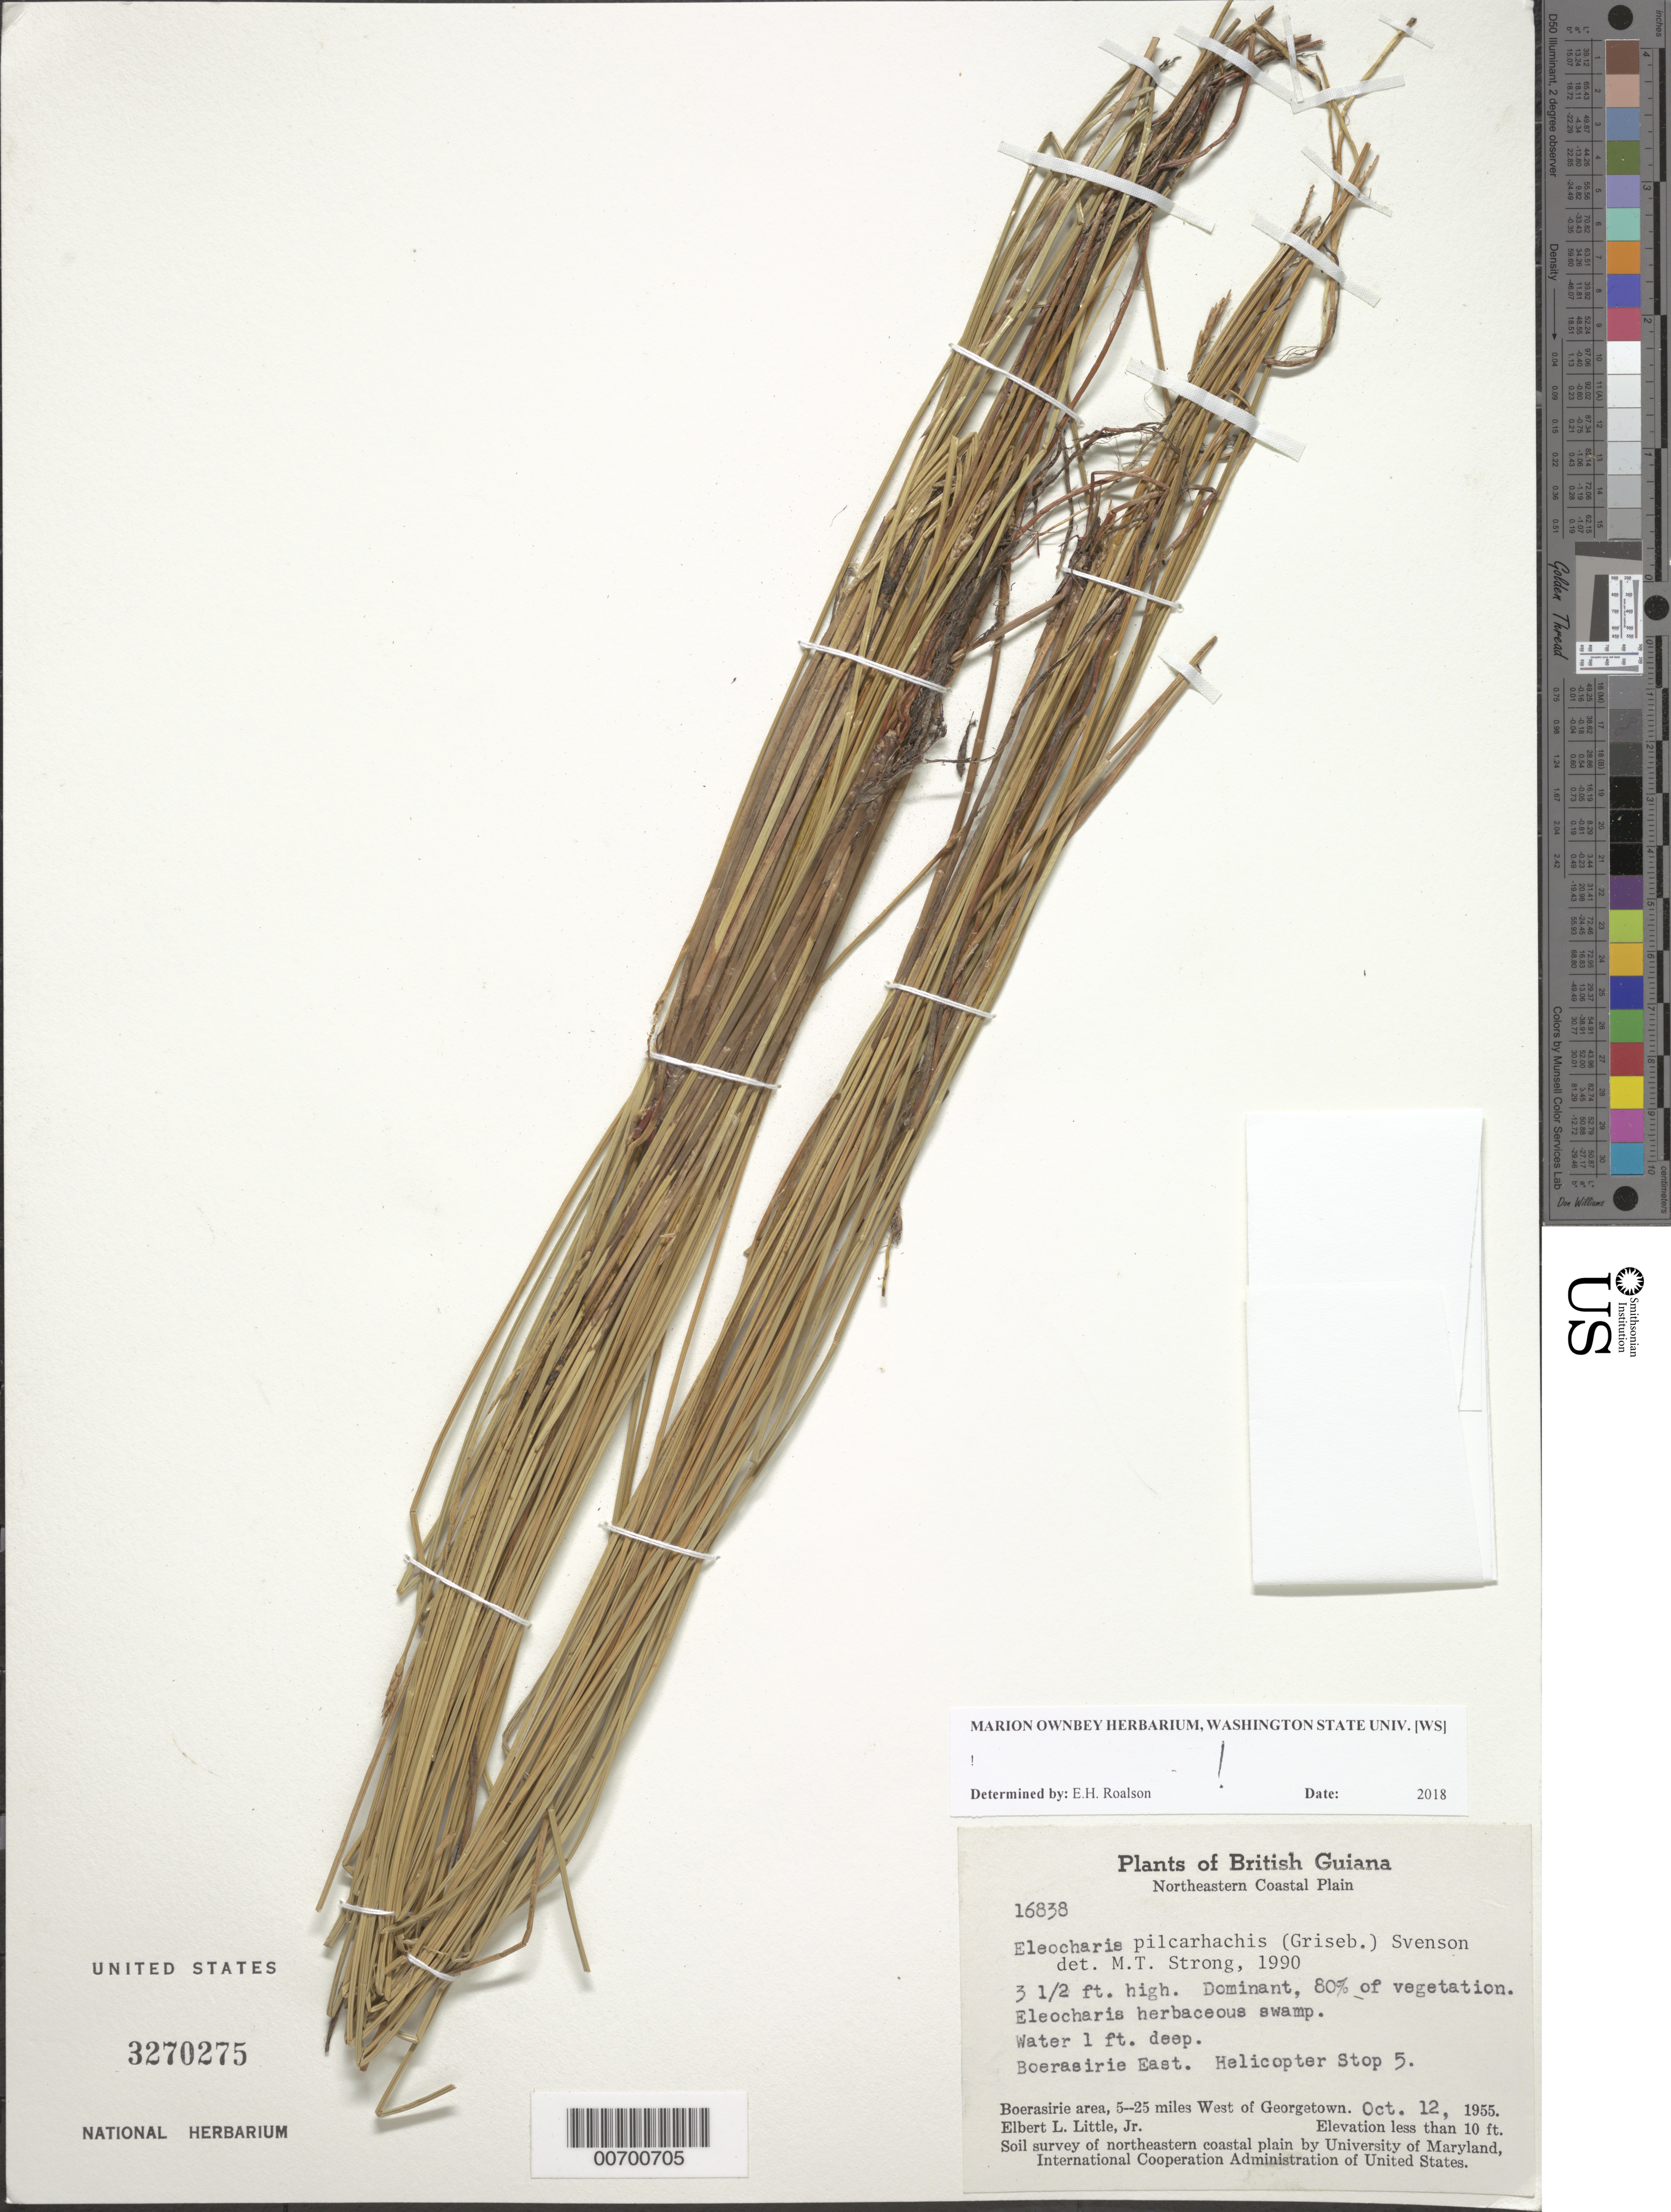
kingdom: Plantae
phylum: Tracheophyta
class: Liliopsida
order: Poales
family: Cyperaceae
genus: Eleocharis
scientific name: Eleocharis plicarhachis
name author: (Griseb.) Svenson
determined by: Strong, M. T., (US), Smithsonian Institution - National Museum of Natural History (UNITED STATES)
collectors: E. L. Little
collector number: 16838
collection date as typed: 12-Oct-55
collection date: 1955-10-12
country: Guyana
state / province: Essequibo Isl-W. Demerara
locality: Boerasirie East, 5-25 mi. W of Georgetown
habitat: Eleocharis herbacous swamp, water 1 ft. deep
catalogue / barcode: US 3270275